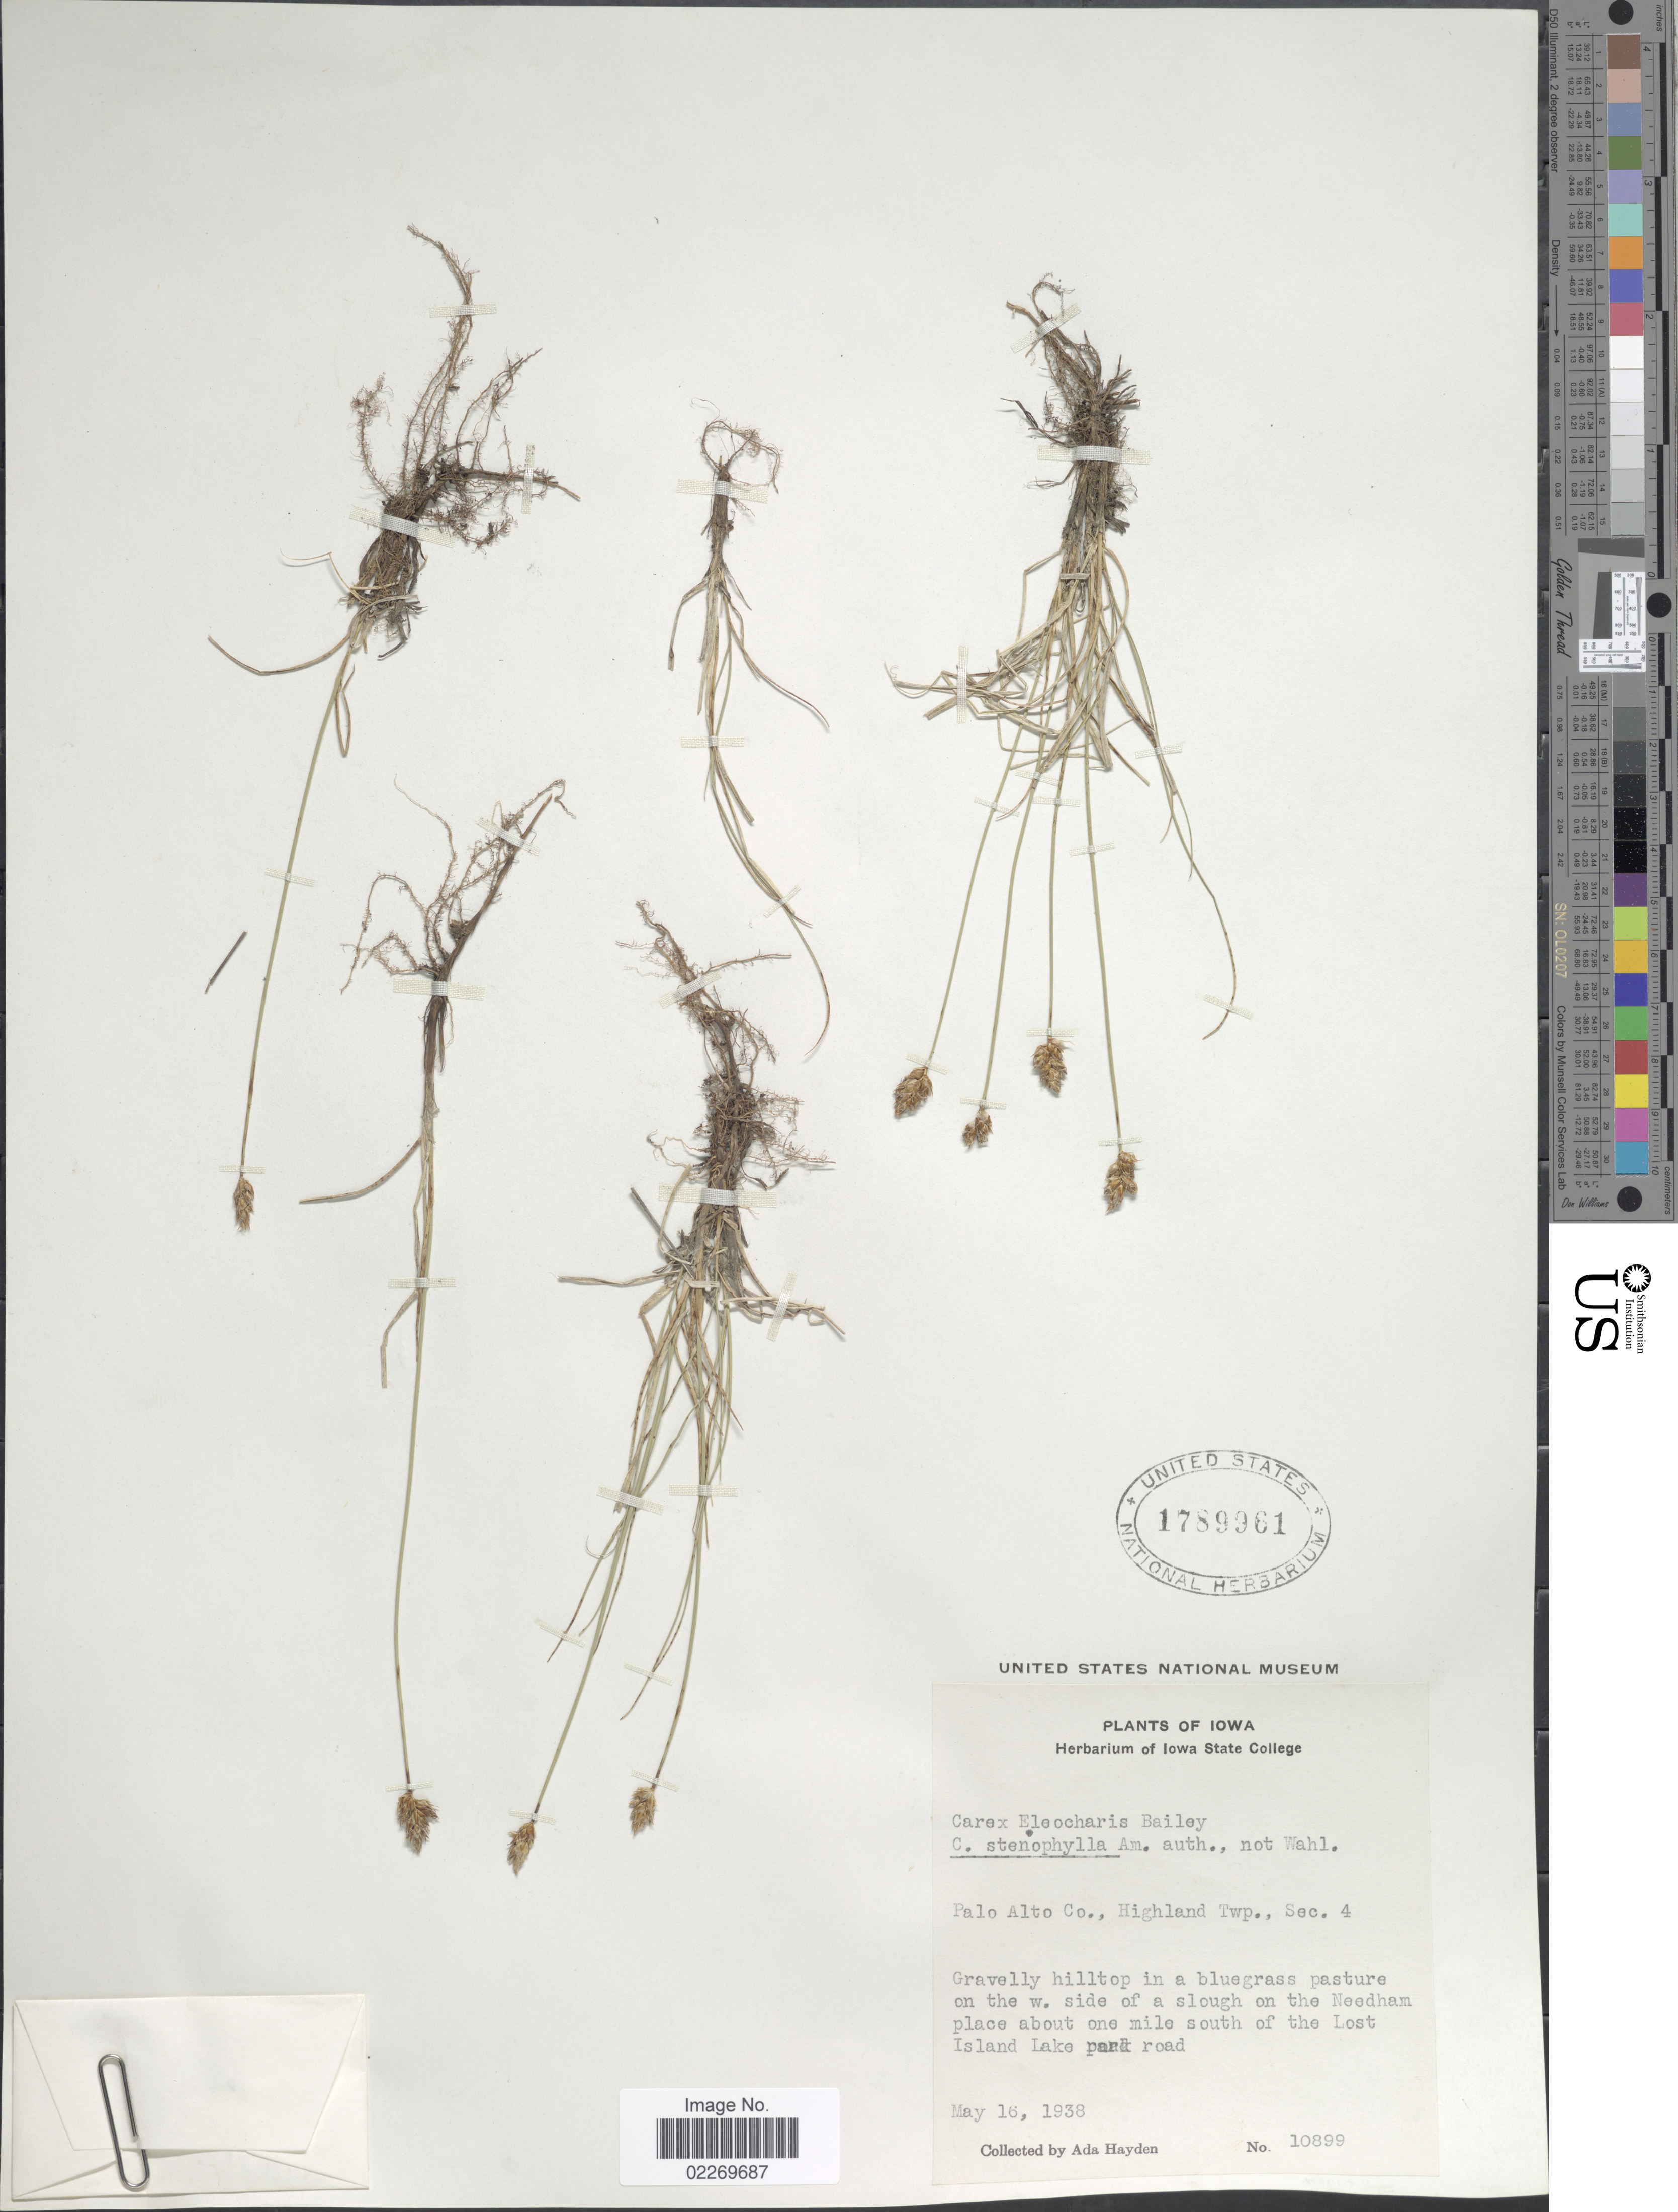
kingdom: Plantae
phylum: Tracheophyta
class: Liliopsida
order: Poales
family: Cyperaceae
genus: Carex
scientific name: Carex eleocharis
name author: L.H. Bailey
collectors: Ada Hayden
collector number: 10899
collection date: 1938-05-16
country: United States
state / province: Iowa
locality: Palo Alto Co., Highland Twp., Sec. 4. Gravelly hilltop in a bluegrass pasture on the w. side of a slough on the Needham place about one mile south of the Lost Island Lake park road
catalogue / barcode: US 17889961